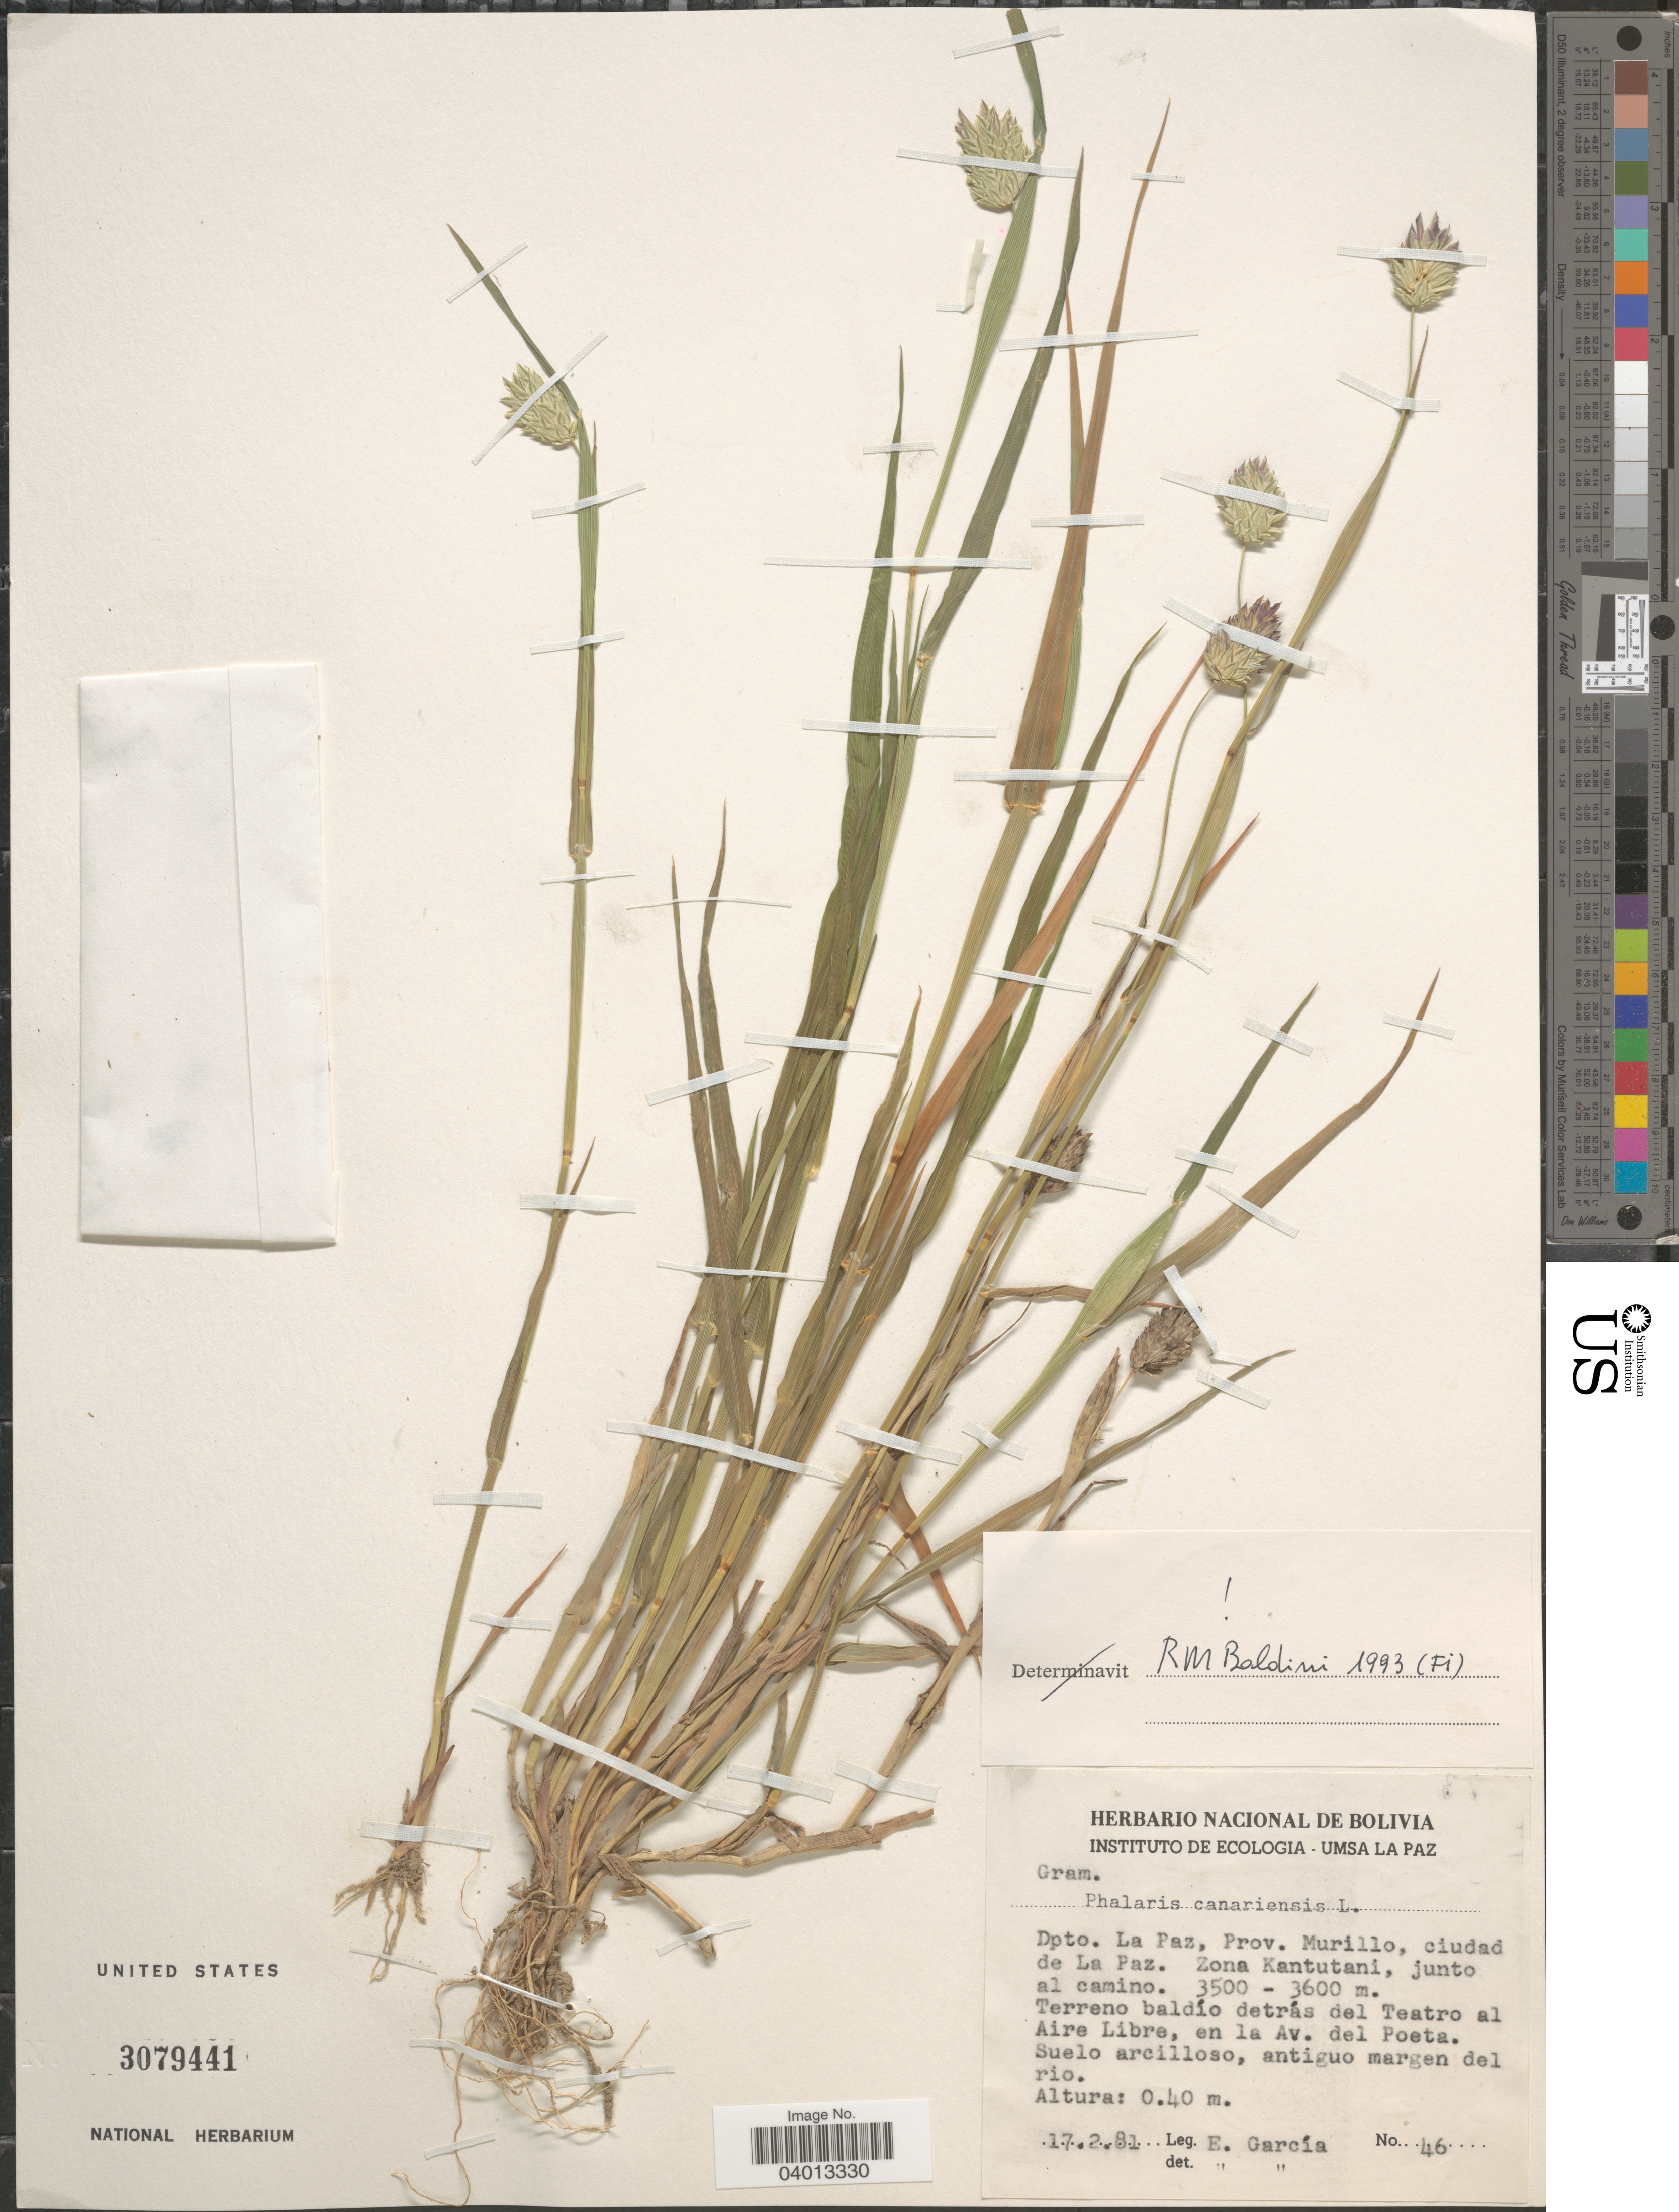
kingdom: Plantae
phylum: Tracheophyta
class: Liliopsida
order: Poales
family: Poaceae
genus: Phalaris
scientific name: Phalaris canariensis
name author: L.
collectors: E. García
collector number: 46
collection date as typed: Transcribed d/m/y: 17/2/81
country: Bolivia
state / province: La Paz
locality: Dpto. La Paz, Prov. Murillo, ciudad de La Paz. Zona Kantutani. Terreno baldío detrás del Teatro al Aire Libre, en la Av. del Poeta.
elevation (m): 3500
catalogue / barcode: US 3079441